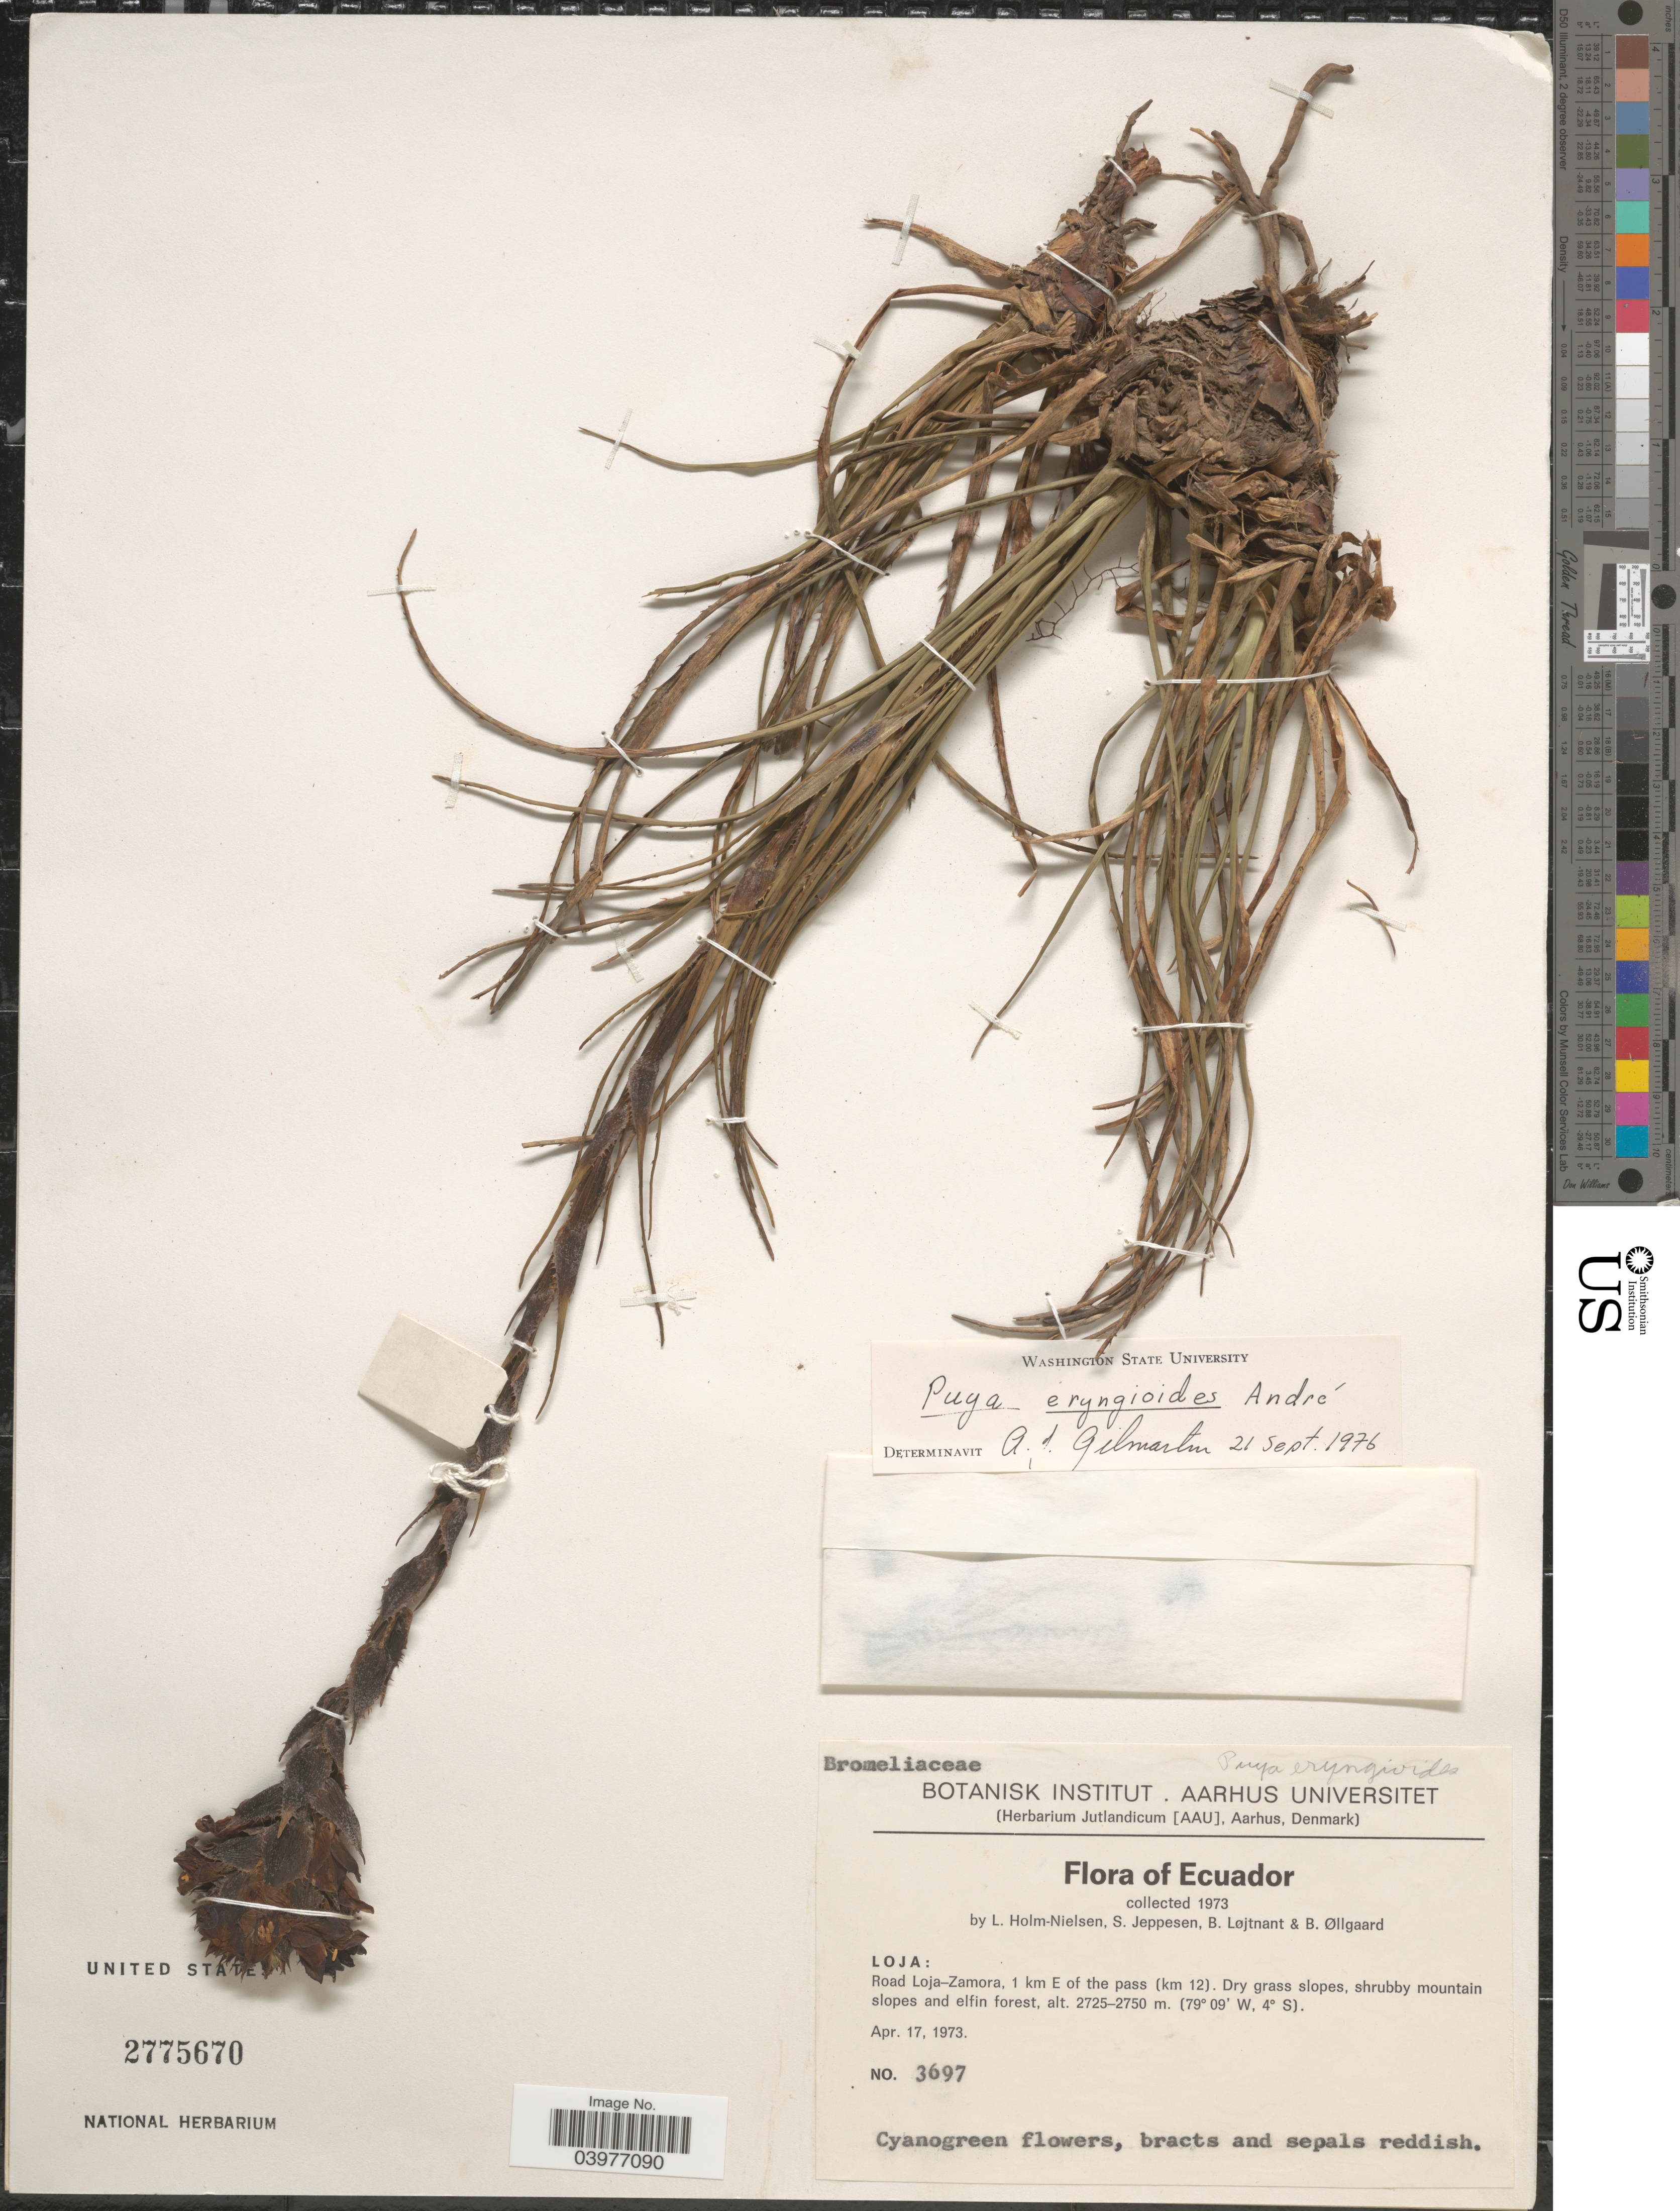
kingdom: Plantae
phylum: Tracheophyta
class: Liliopsida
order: Poales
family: Bromeliaceae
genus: Puya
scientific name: Puya eryngioides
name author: André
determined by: Gilmartin, A. J.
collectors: L. Holm-Nielsen, S. Jeppesen, B. Löjtnant & B. Øllgaard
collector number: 3697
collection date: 1973-04-17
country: Ecuador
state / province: Loja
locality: Road Loja-Zamora, 1 km E of the pass (km 12).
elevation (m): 2725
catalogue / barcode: US 2775670